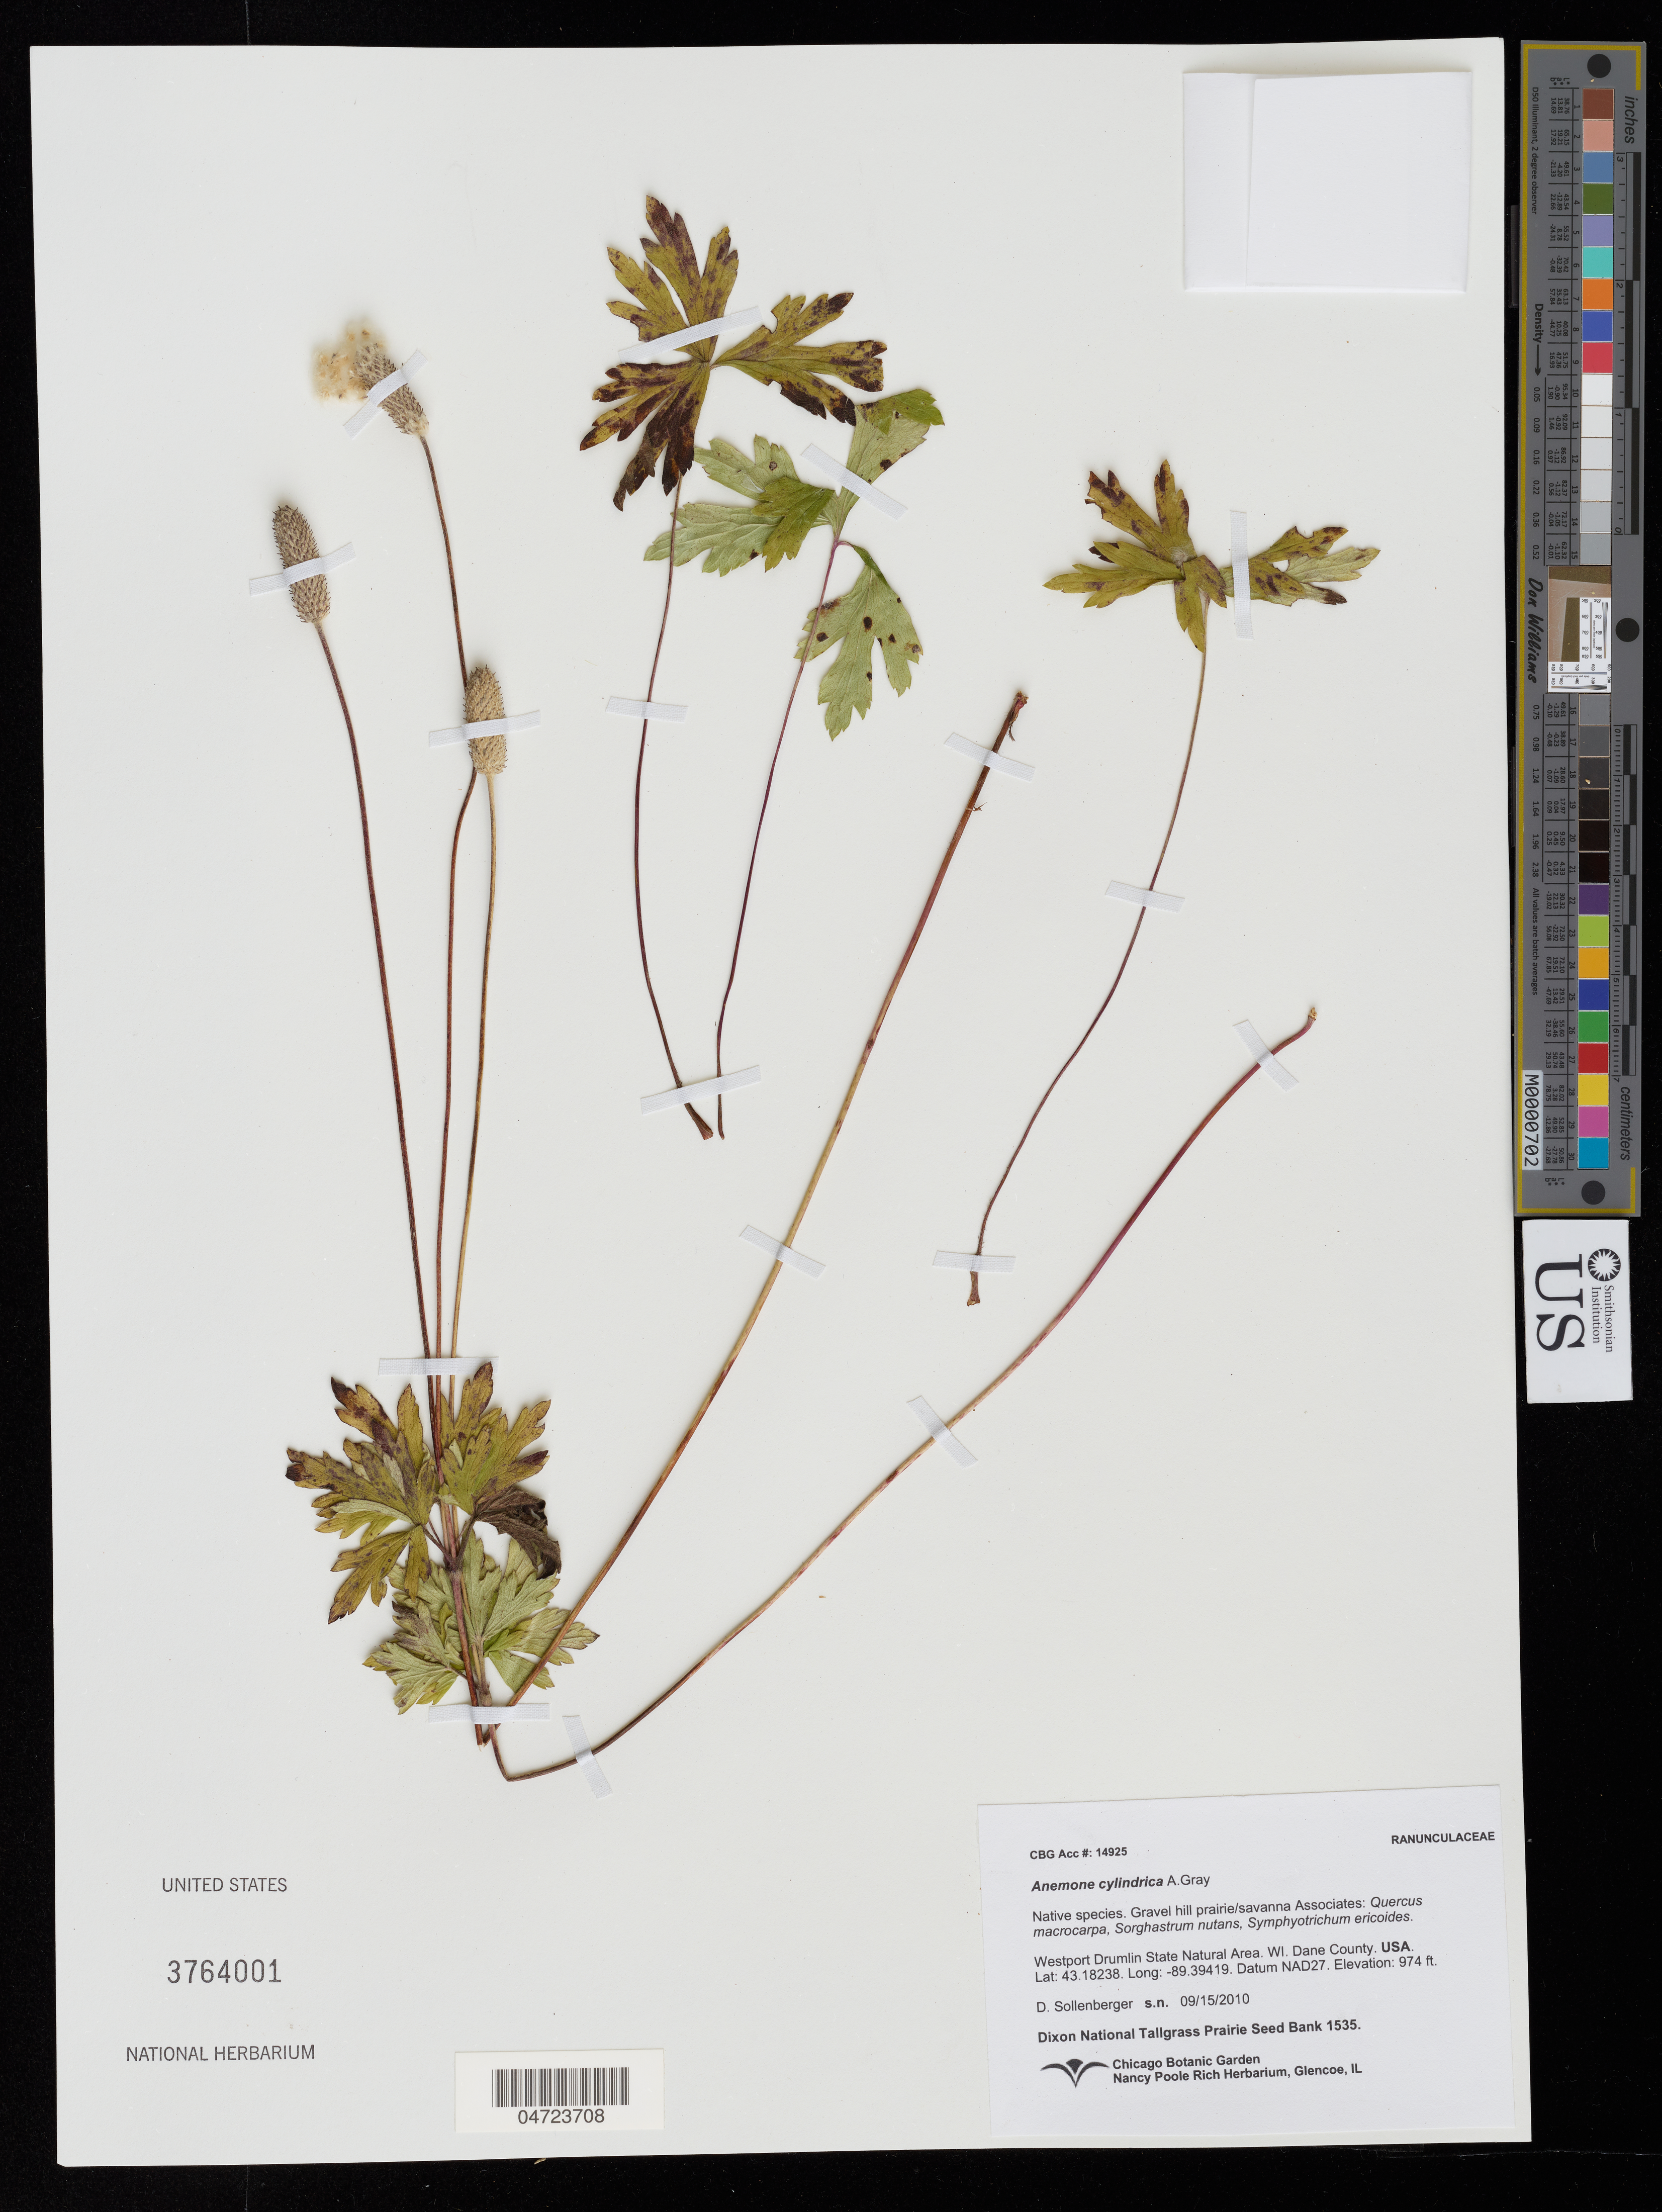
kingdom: Plantae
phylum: Tracheophyta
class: Magnoliopsida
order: Ranunculales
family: Ranunculaceae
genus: Anemone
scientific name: Anemone cylindrica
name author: A. Gray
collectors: D. Sollenberger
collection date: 2010-09-15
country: United States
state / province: Wisconsin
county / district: Dane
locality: Westport Drumlin State Natural Area. Dane County.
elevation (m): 297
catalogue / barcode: US 3764001